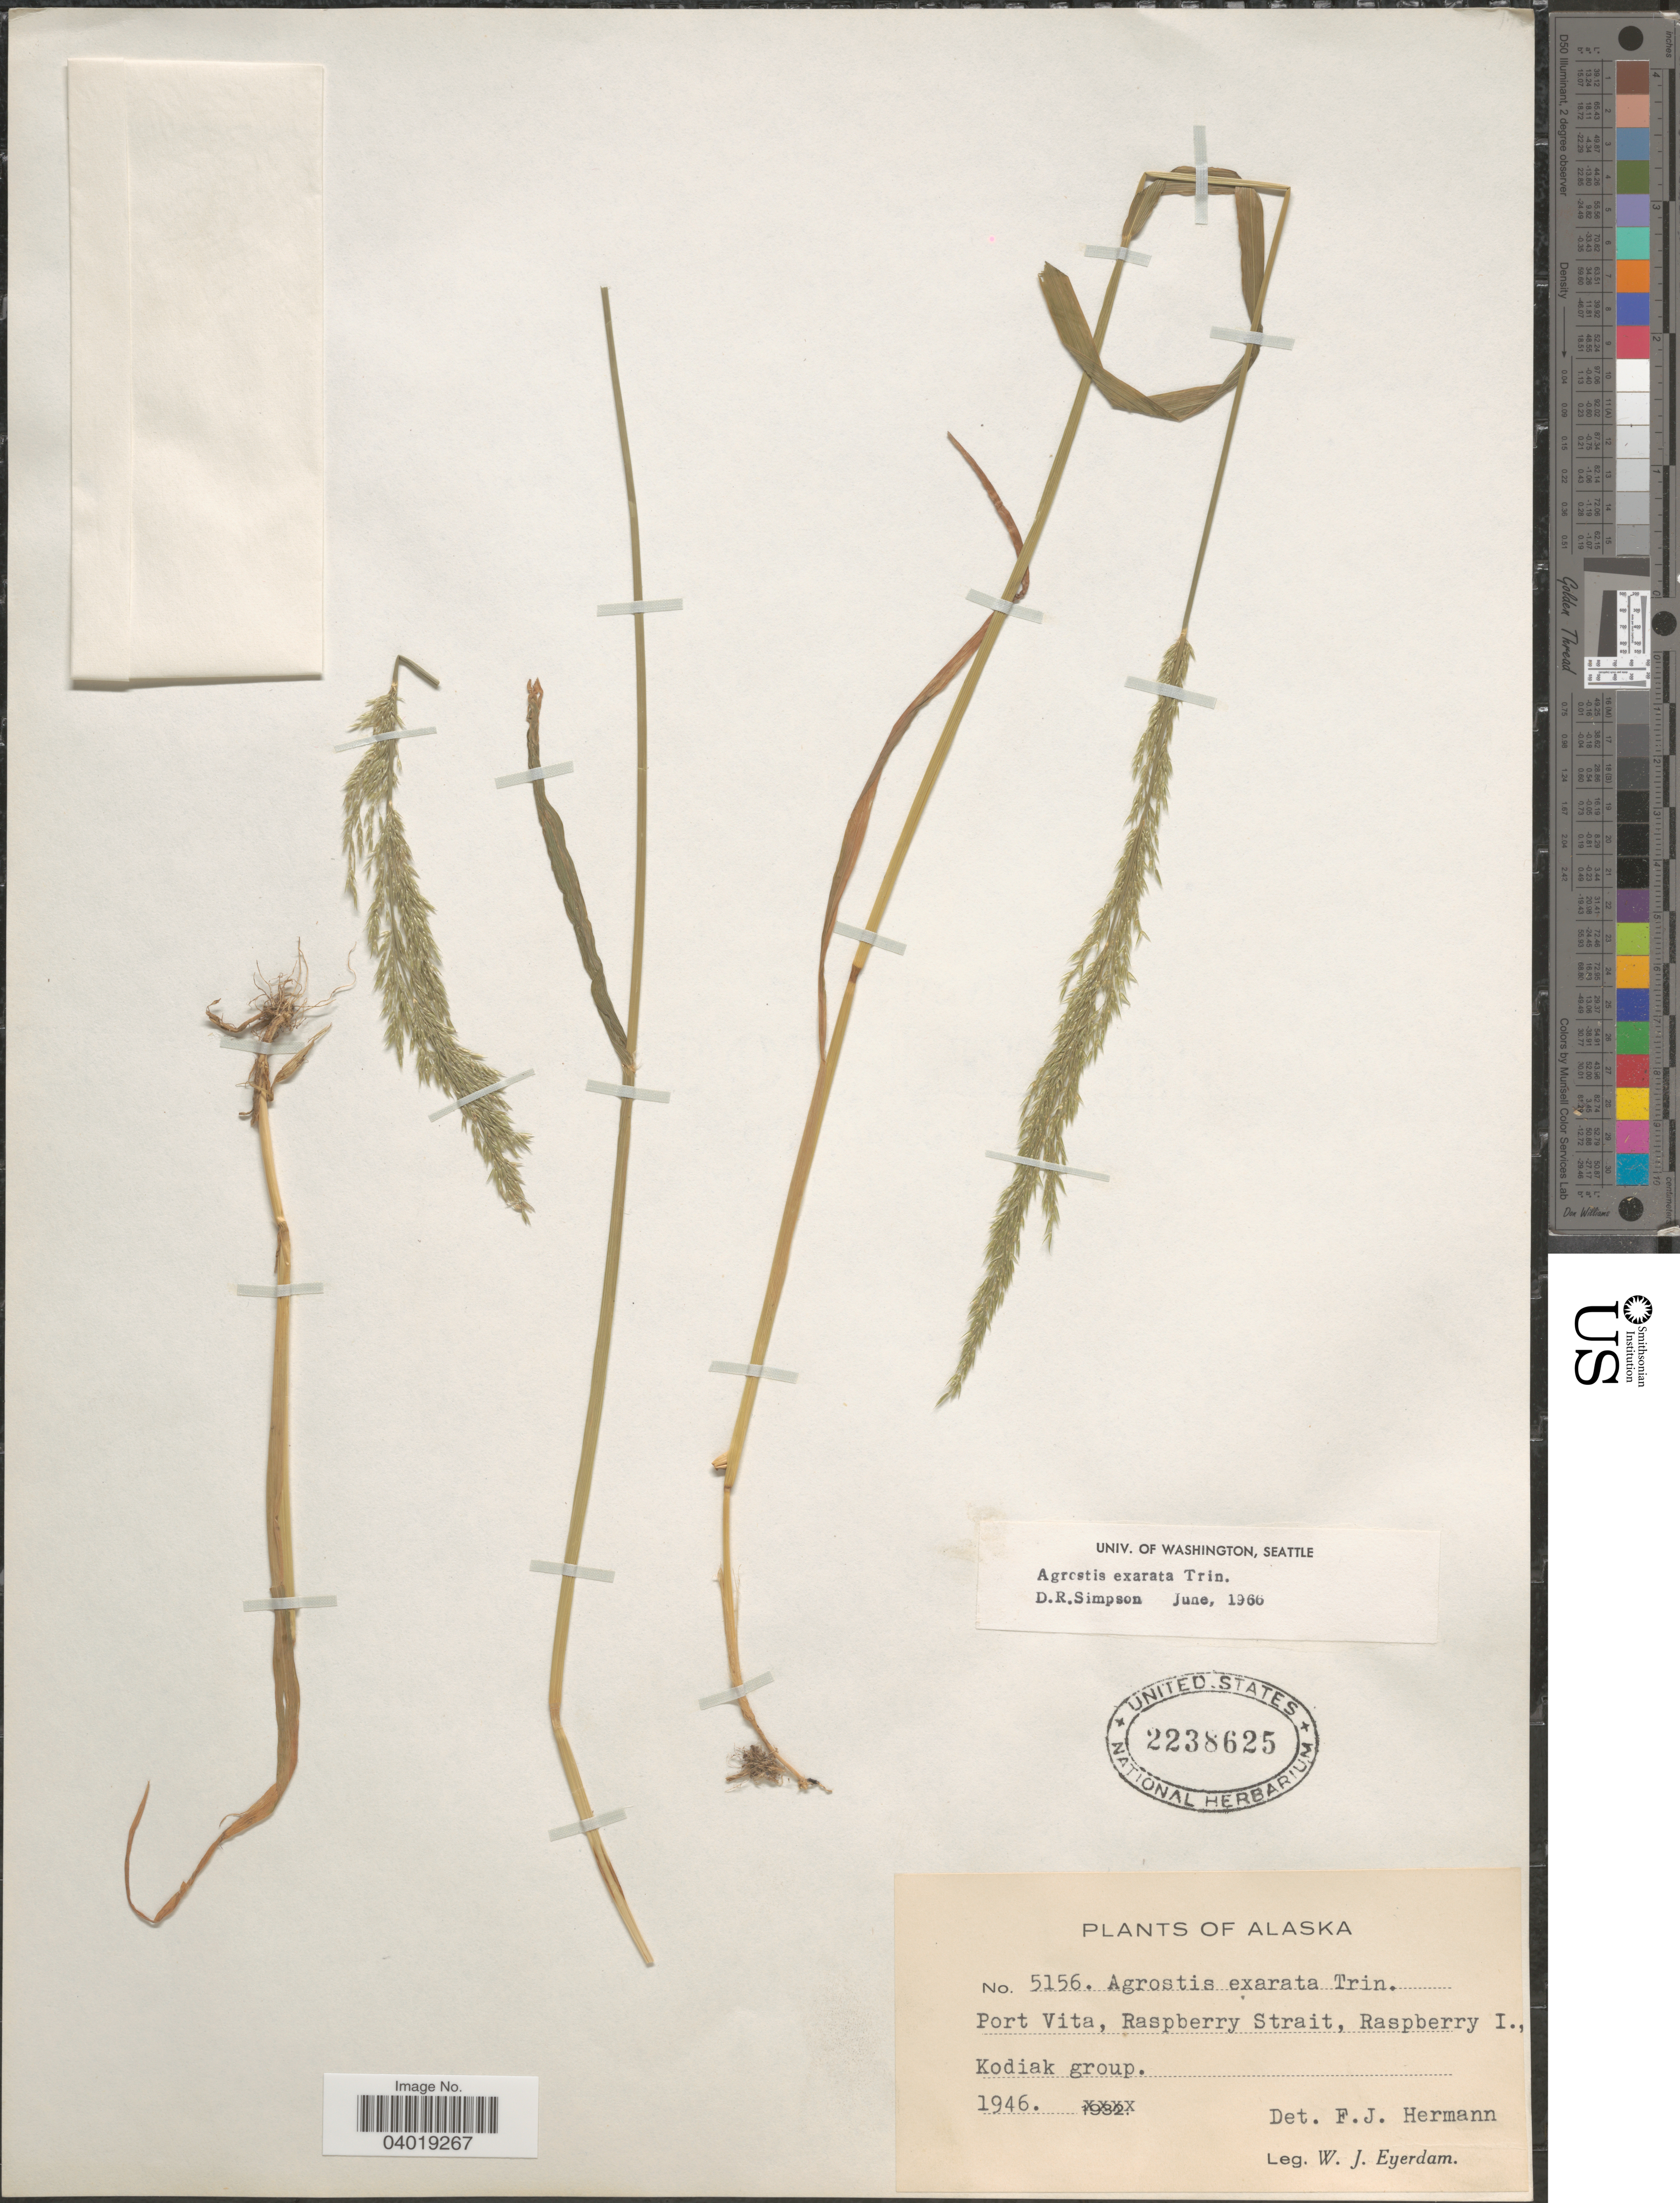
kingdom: Plantae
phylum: Tracheophyta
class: Liliopsida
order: Poales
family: Poaceae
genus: Agrostis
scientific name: Agrostis exarata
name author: Trin.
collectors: W. J. Eyerdam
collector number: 5156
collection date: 1946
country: United States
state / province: Alaska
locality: Port Vita, Raspberry Strait, Raspberry I., Kodiak group.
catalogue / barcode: US 2238625